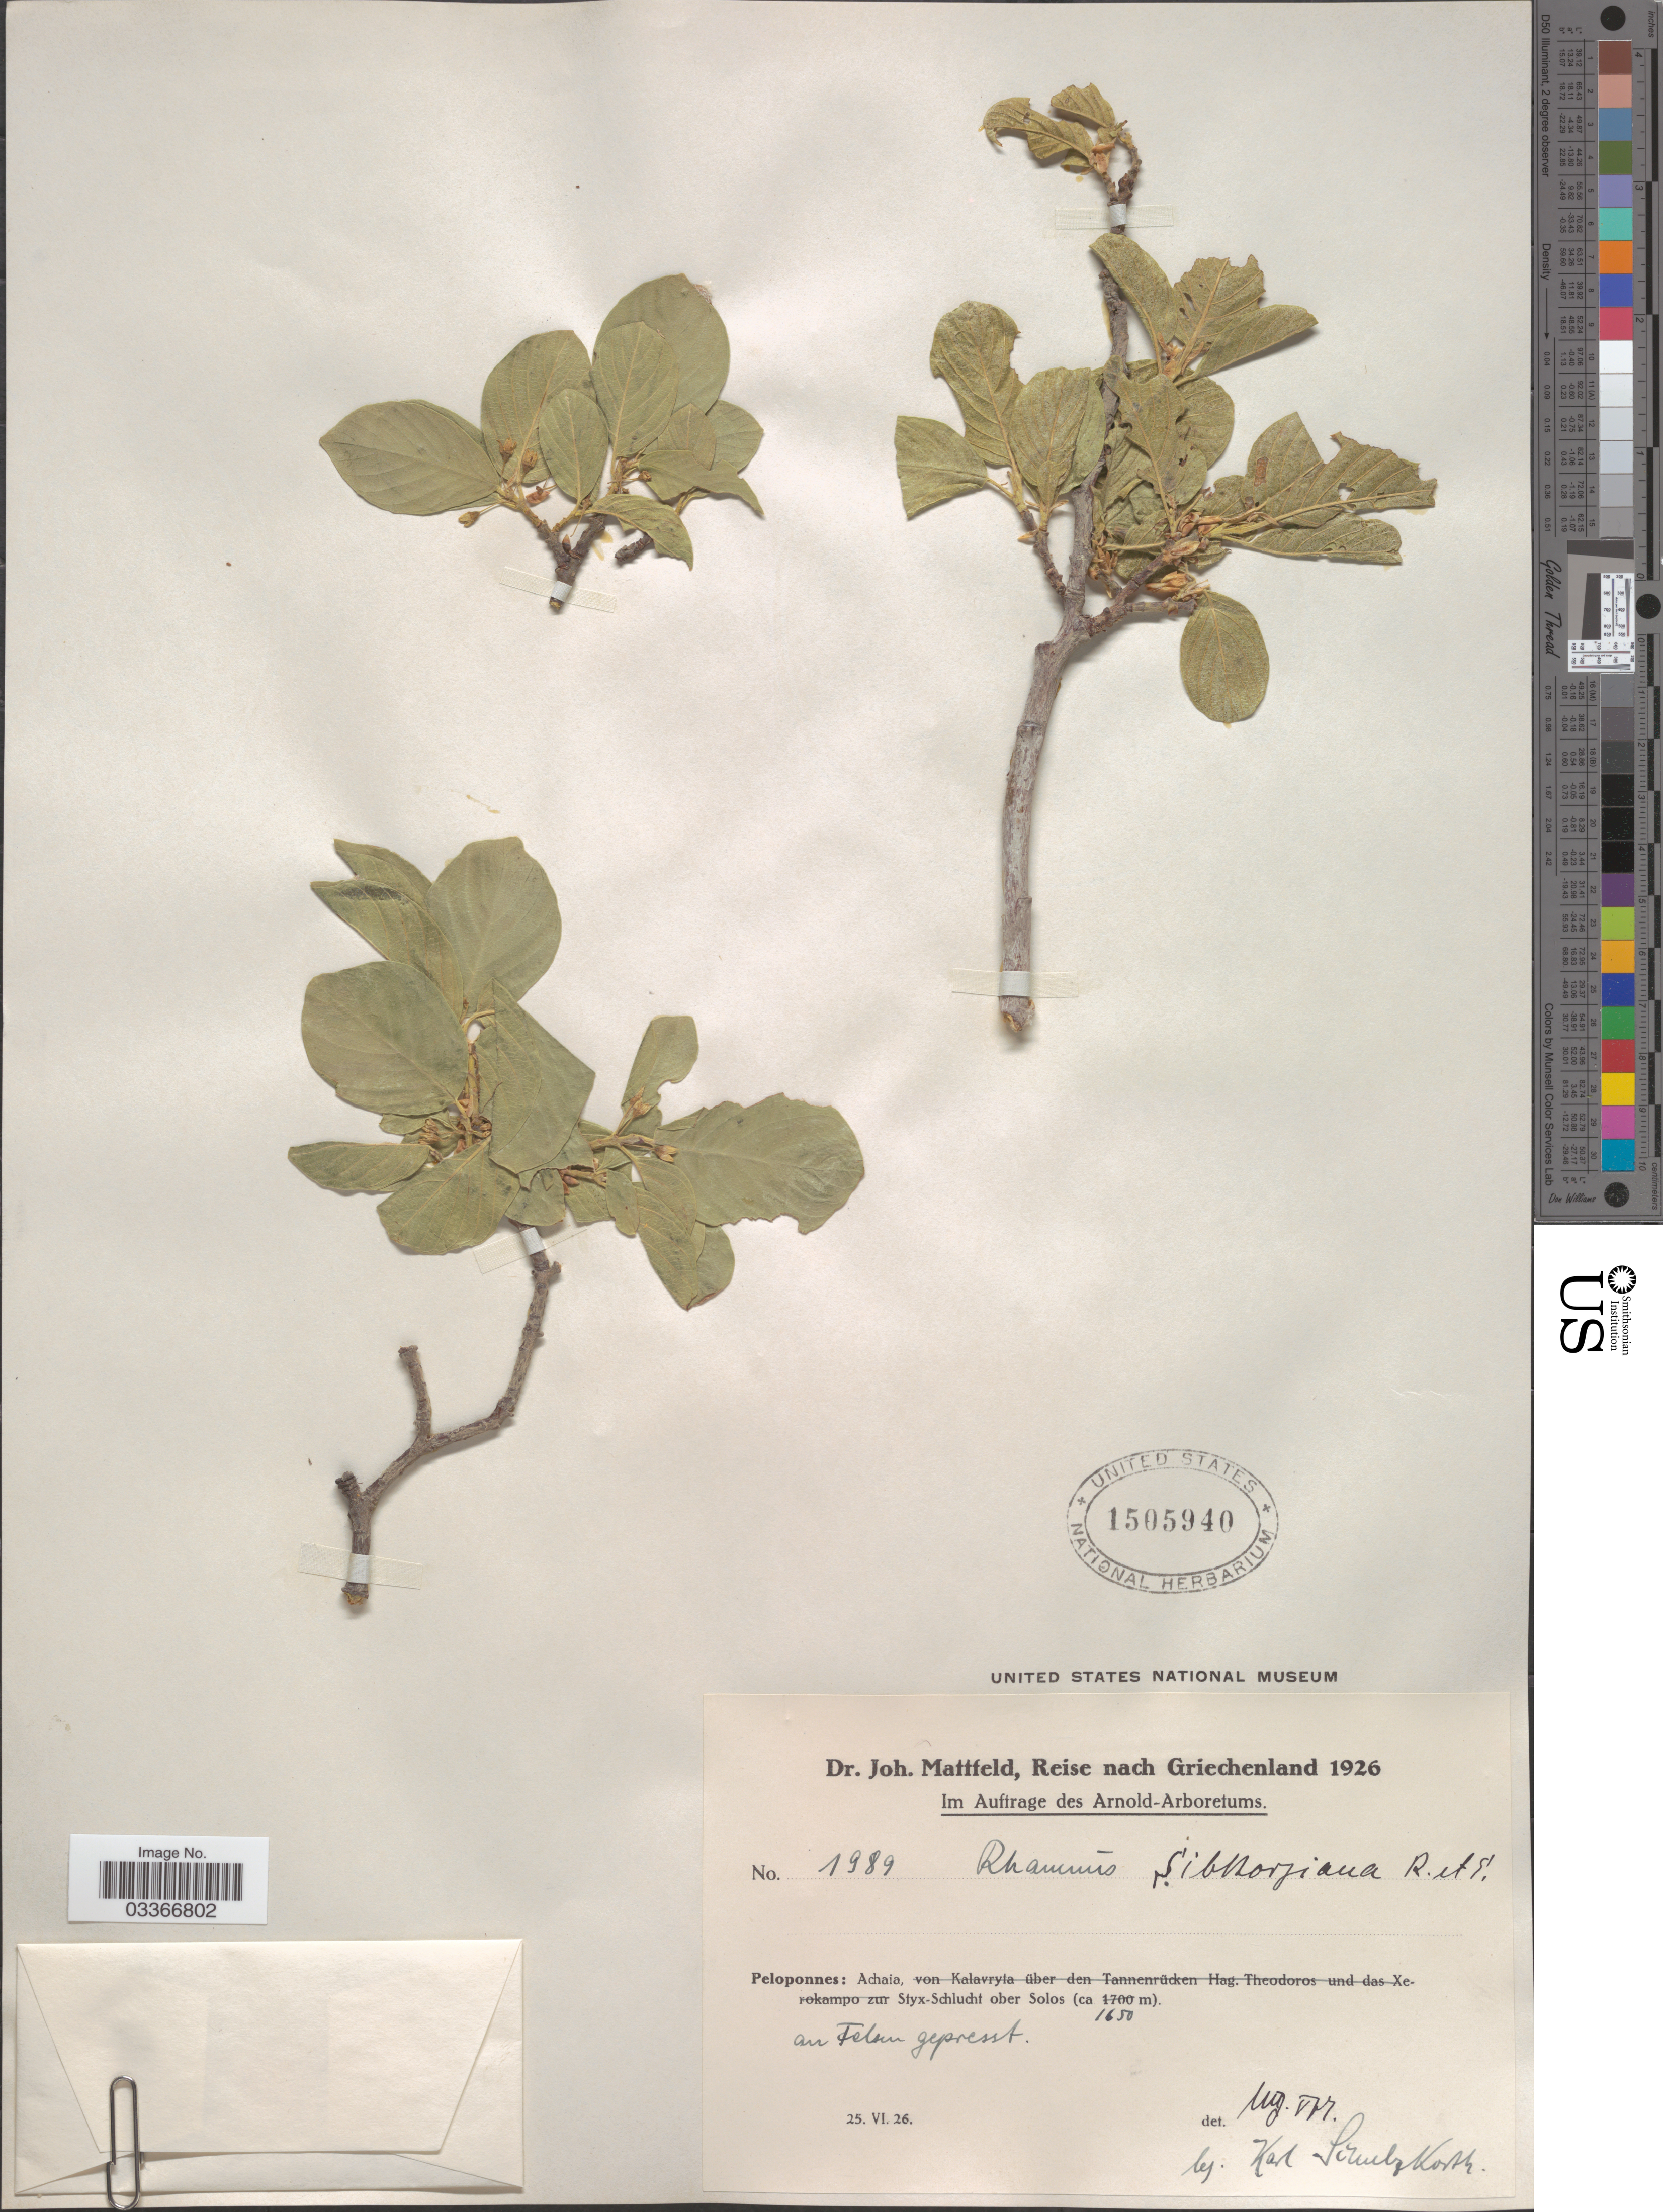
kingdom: Plantae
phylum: Tracheophyta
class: Magnoliopsida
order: Rosales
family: Rhamnaceae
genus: Rhamnus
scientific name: Rhamnus sibthorpiana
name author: Schult.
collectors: K. Schulz-Korth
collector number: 1989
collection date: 1926-06-25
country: Greece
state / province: Peloponnese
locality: Griechenland. Peloponnes: Achaia, Styx-Schlucht ober Solos. Am Felum gepresst.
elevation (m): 1650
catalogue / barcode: US 1505940